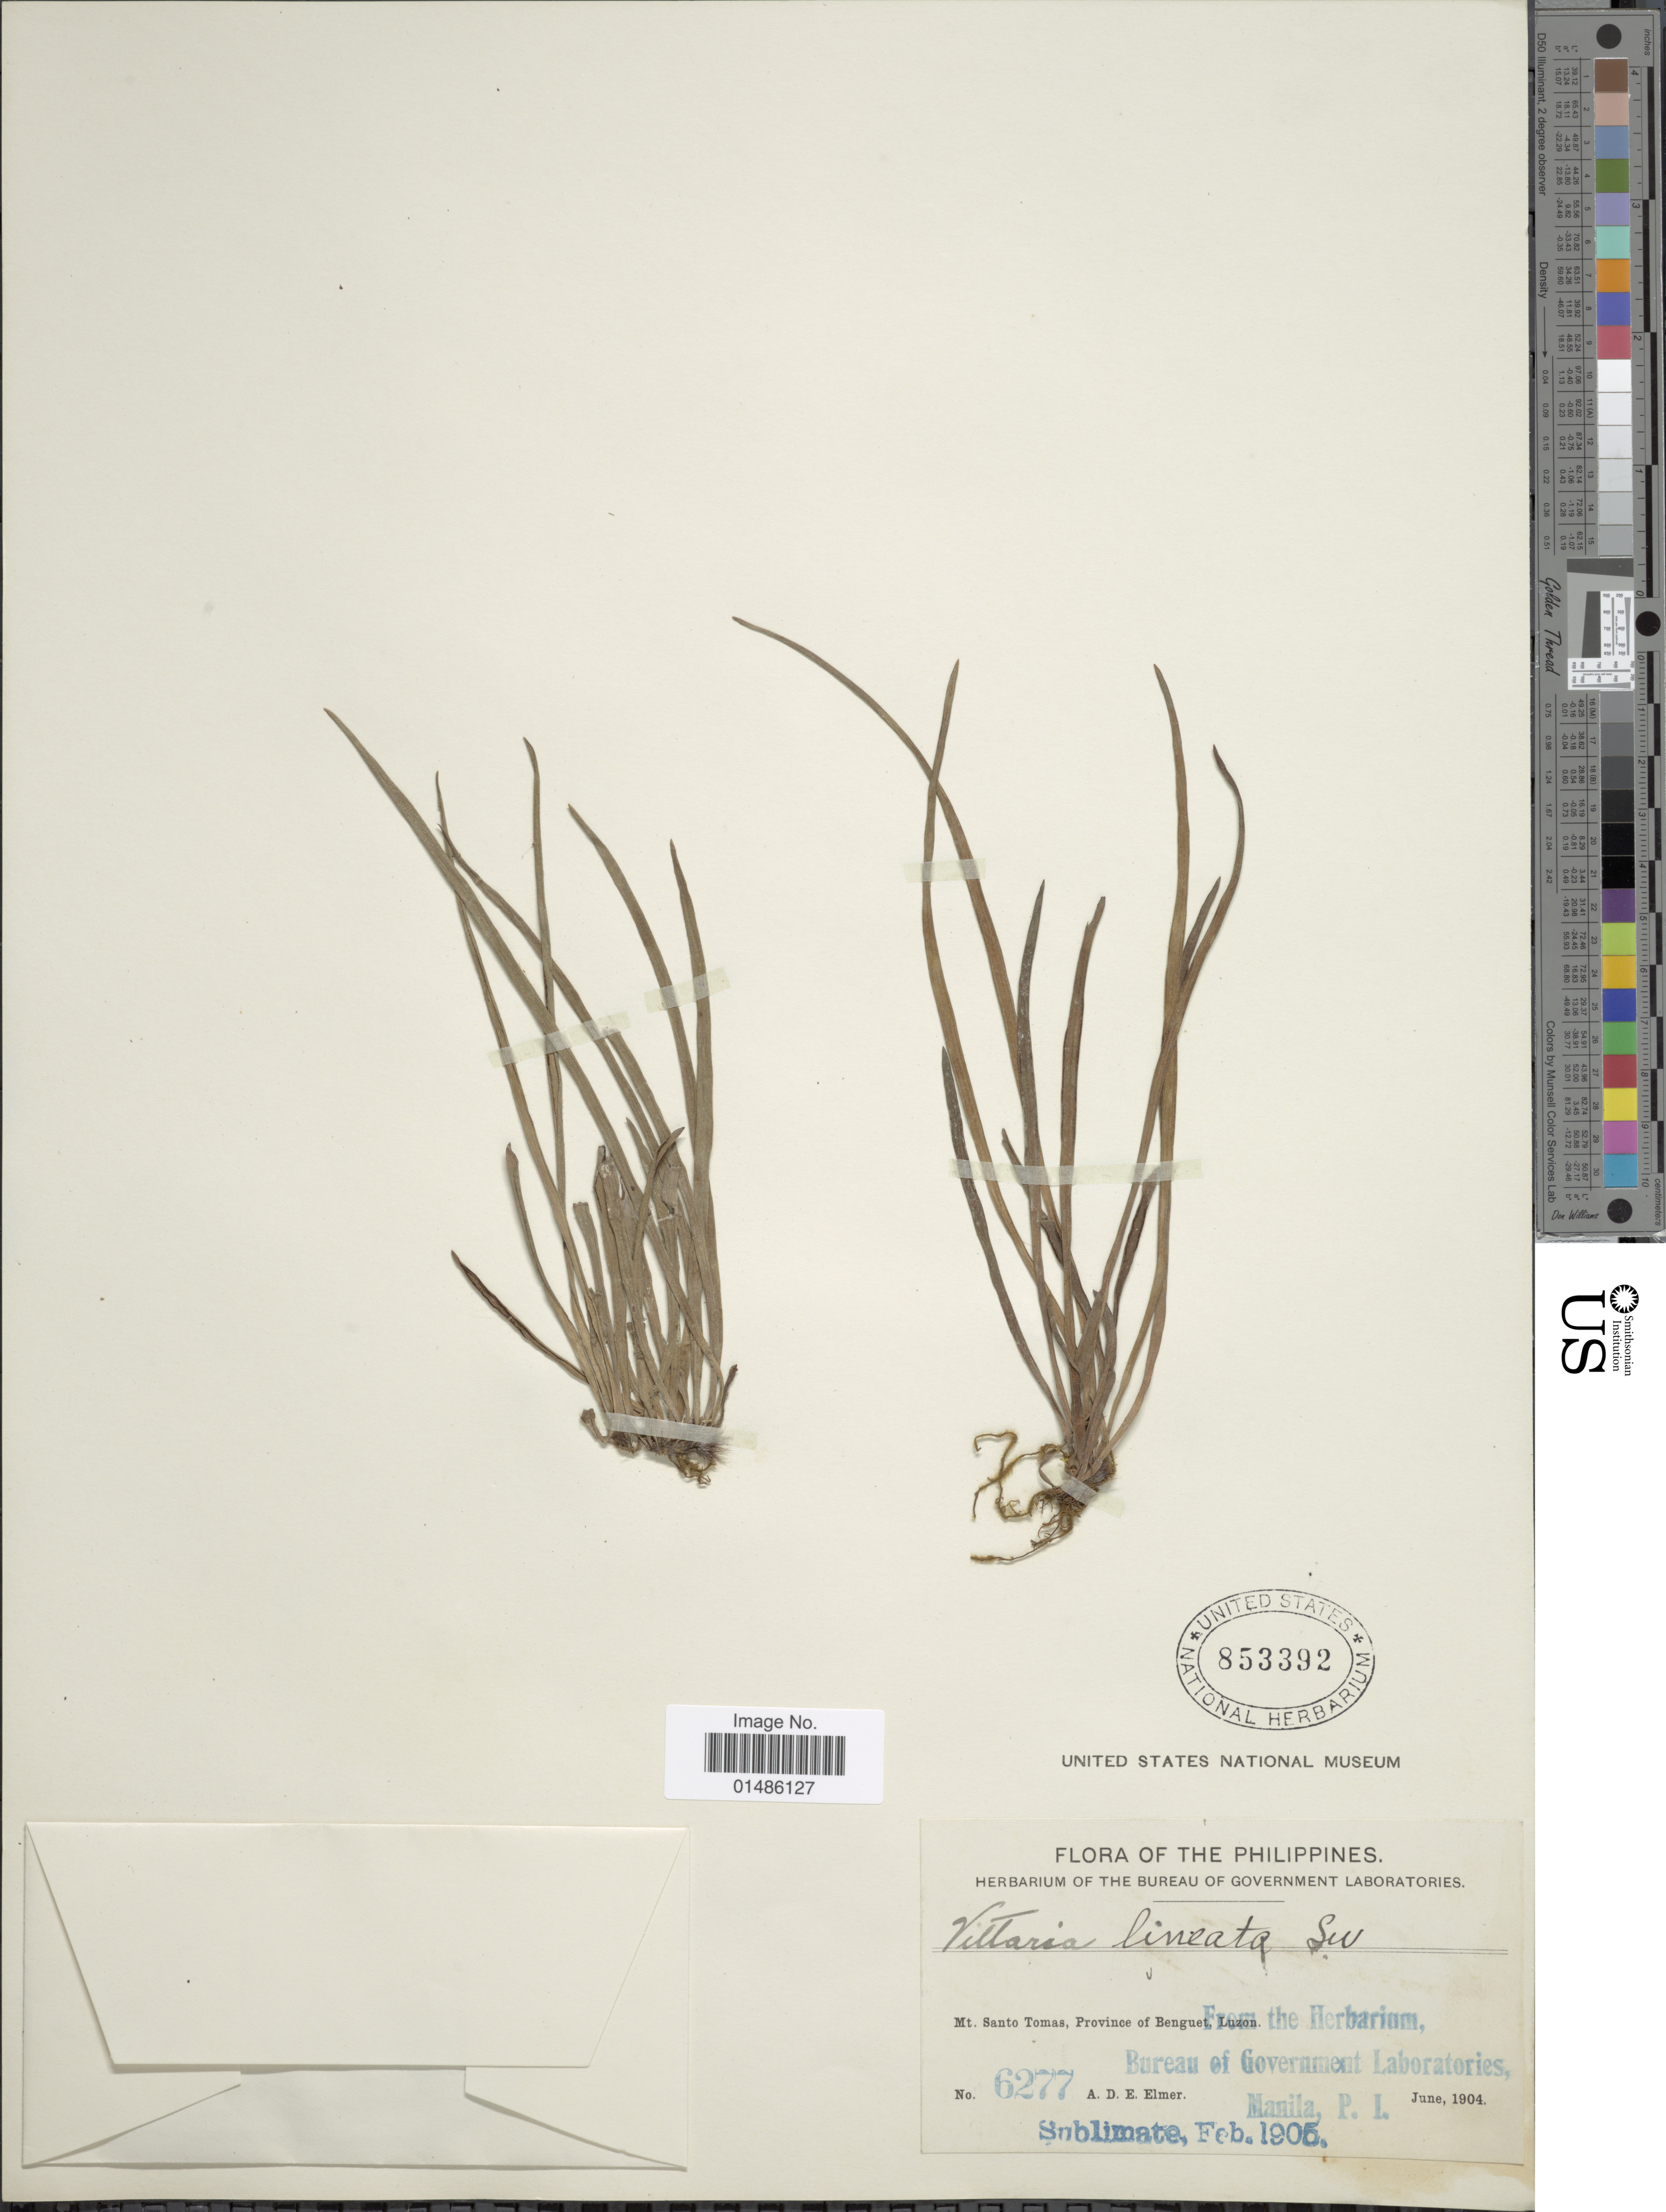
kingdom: Plantae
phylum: Tracheophyta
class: Polypodiopsida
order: Polypodiales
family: Pteridaceae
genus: Haplopteris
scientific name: Haplopteris elongata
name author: (Sw.) Crane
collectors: A. D. E. Elmer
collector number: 6277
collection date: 1904-06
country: Philippines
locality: Mt. Santo Tomas, Province of Benguet, Luzon.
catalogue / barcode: US 853392